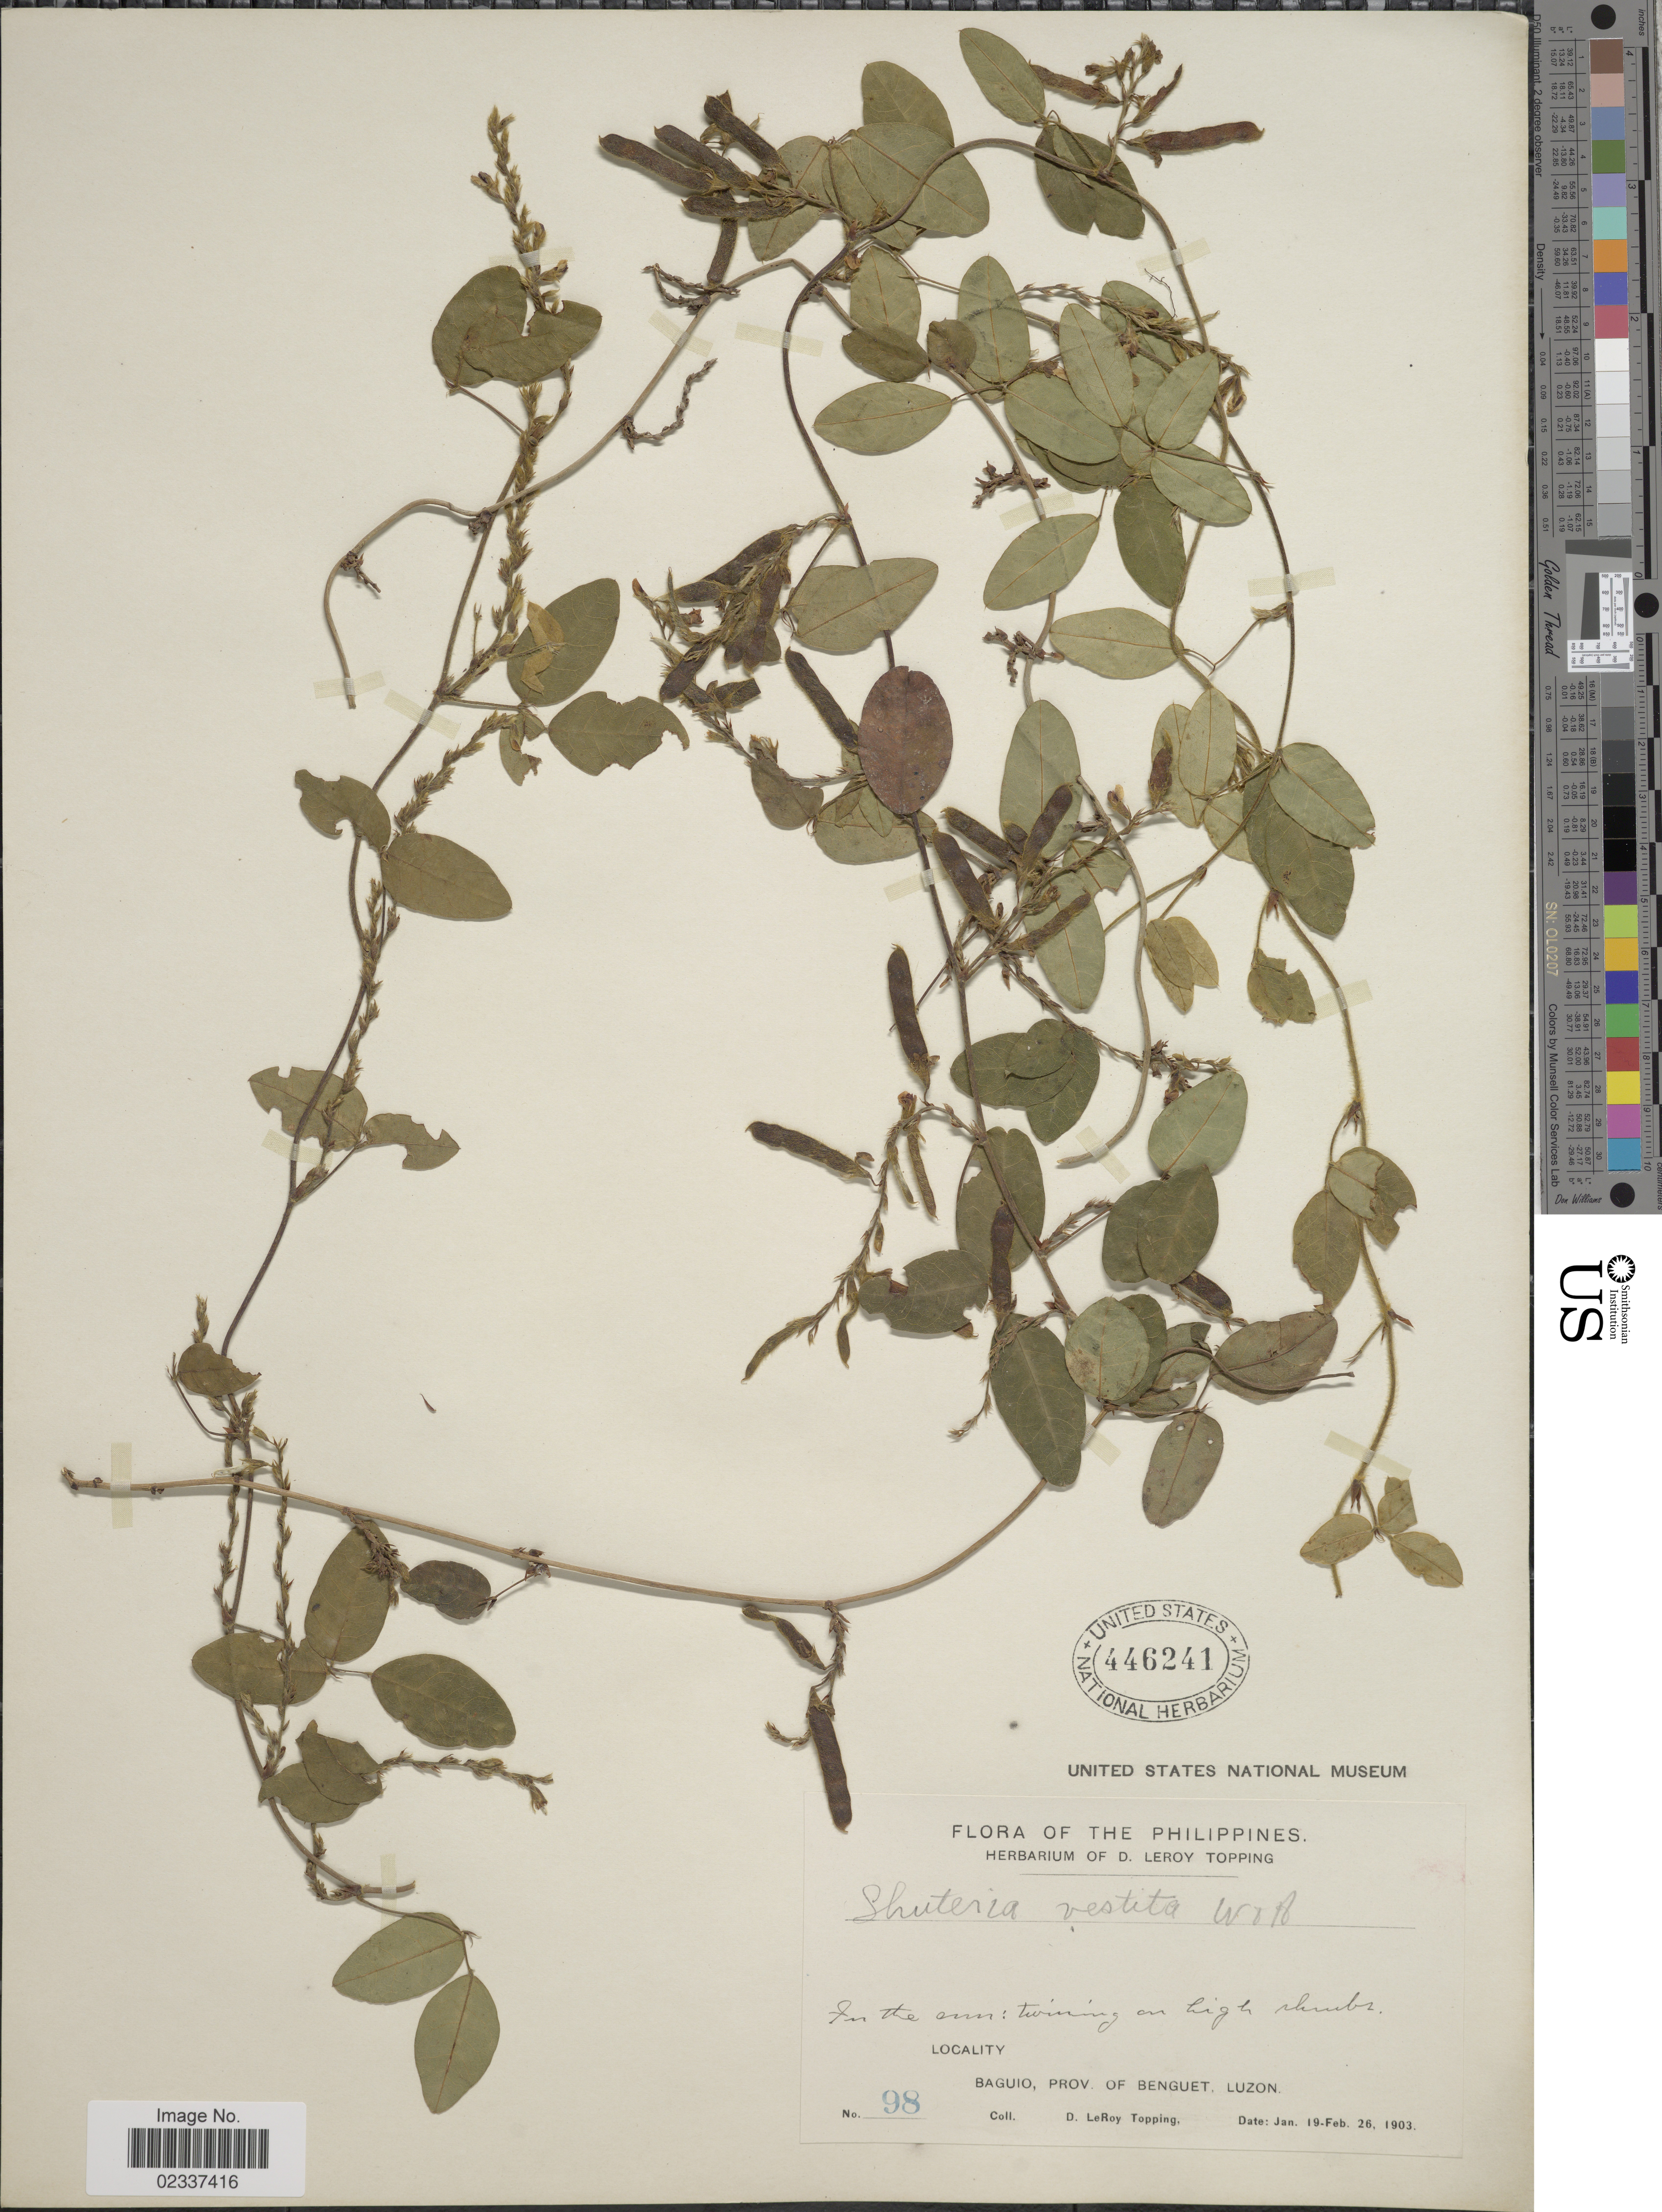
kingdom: Plantae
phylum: Tracheophyta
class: Magnoliopsida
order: Fabales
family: Fabaceae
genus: Shuteria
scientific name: Shuteria vestita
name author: Wight & Arn.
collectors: D. L. Topping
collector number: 98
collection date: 1903-01-19/1903-02-26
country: Philippines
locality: Baguio, Prov. of Benguet, Luzon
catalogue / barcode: US 446241